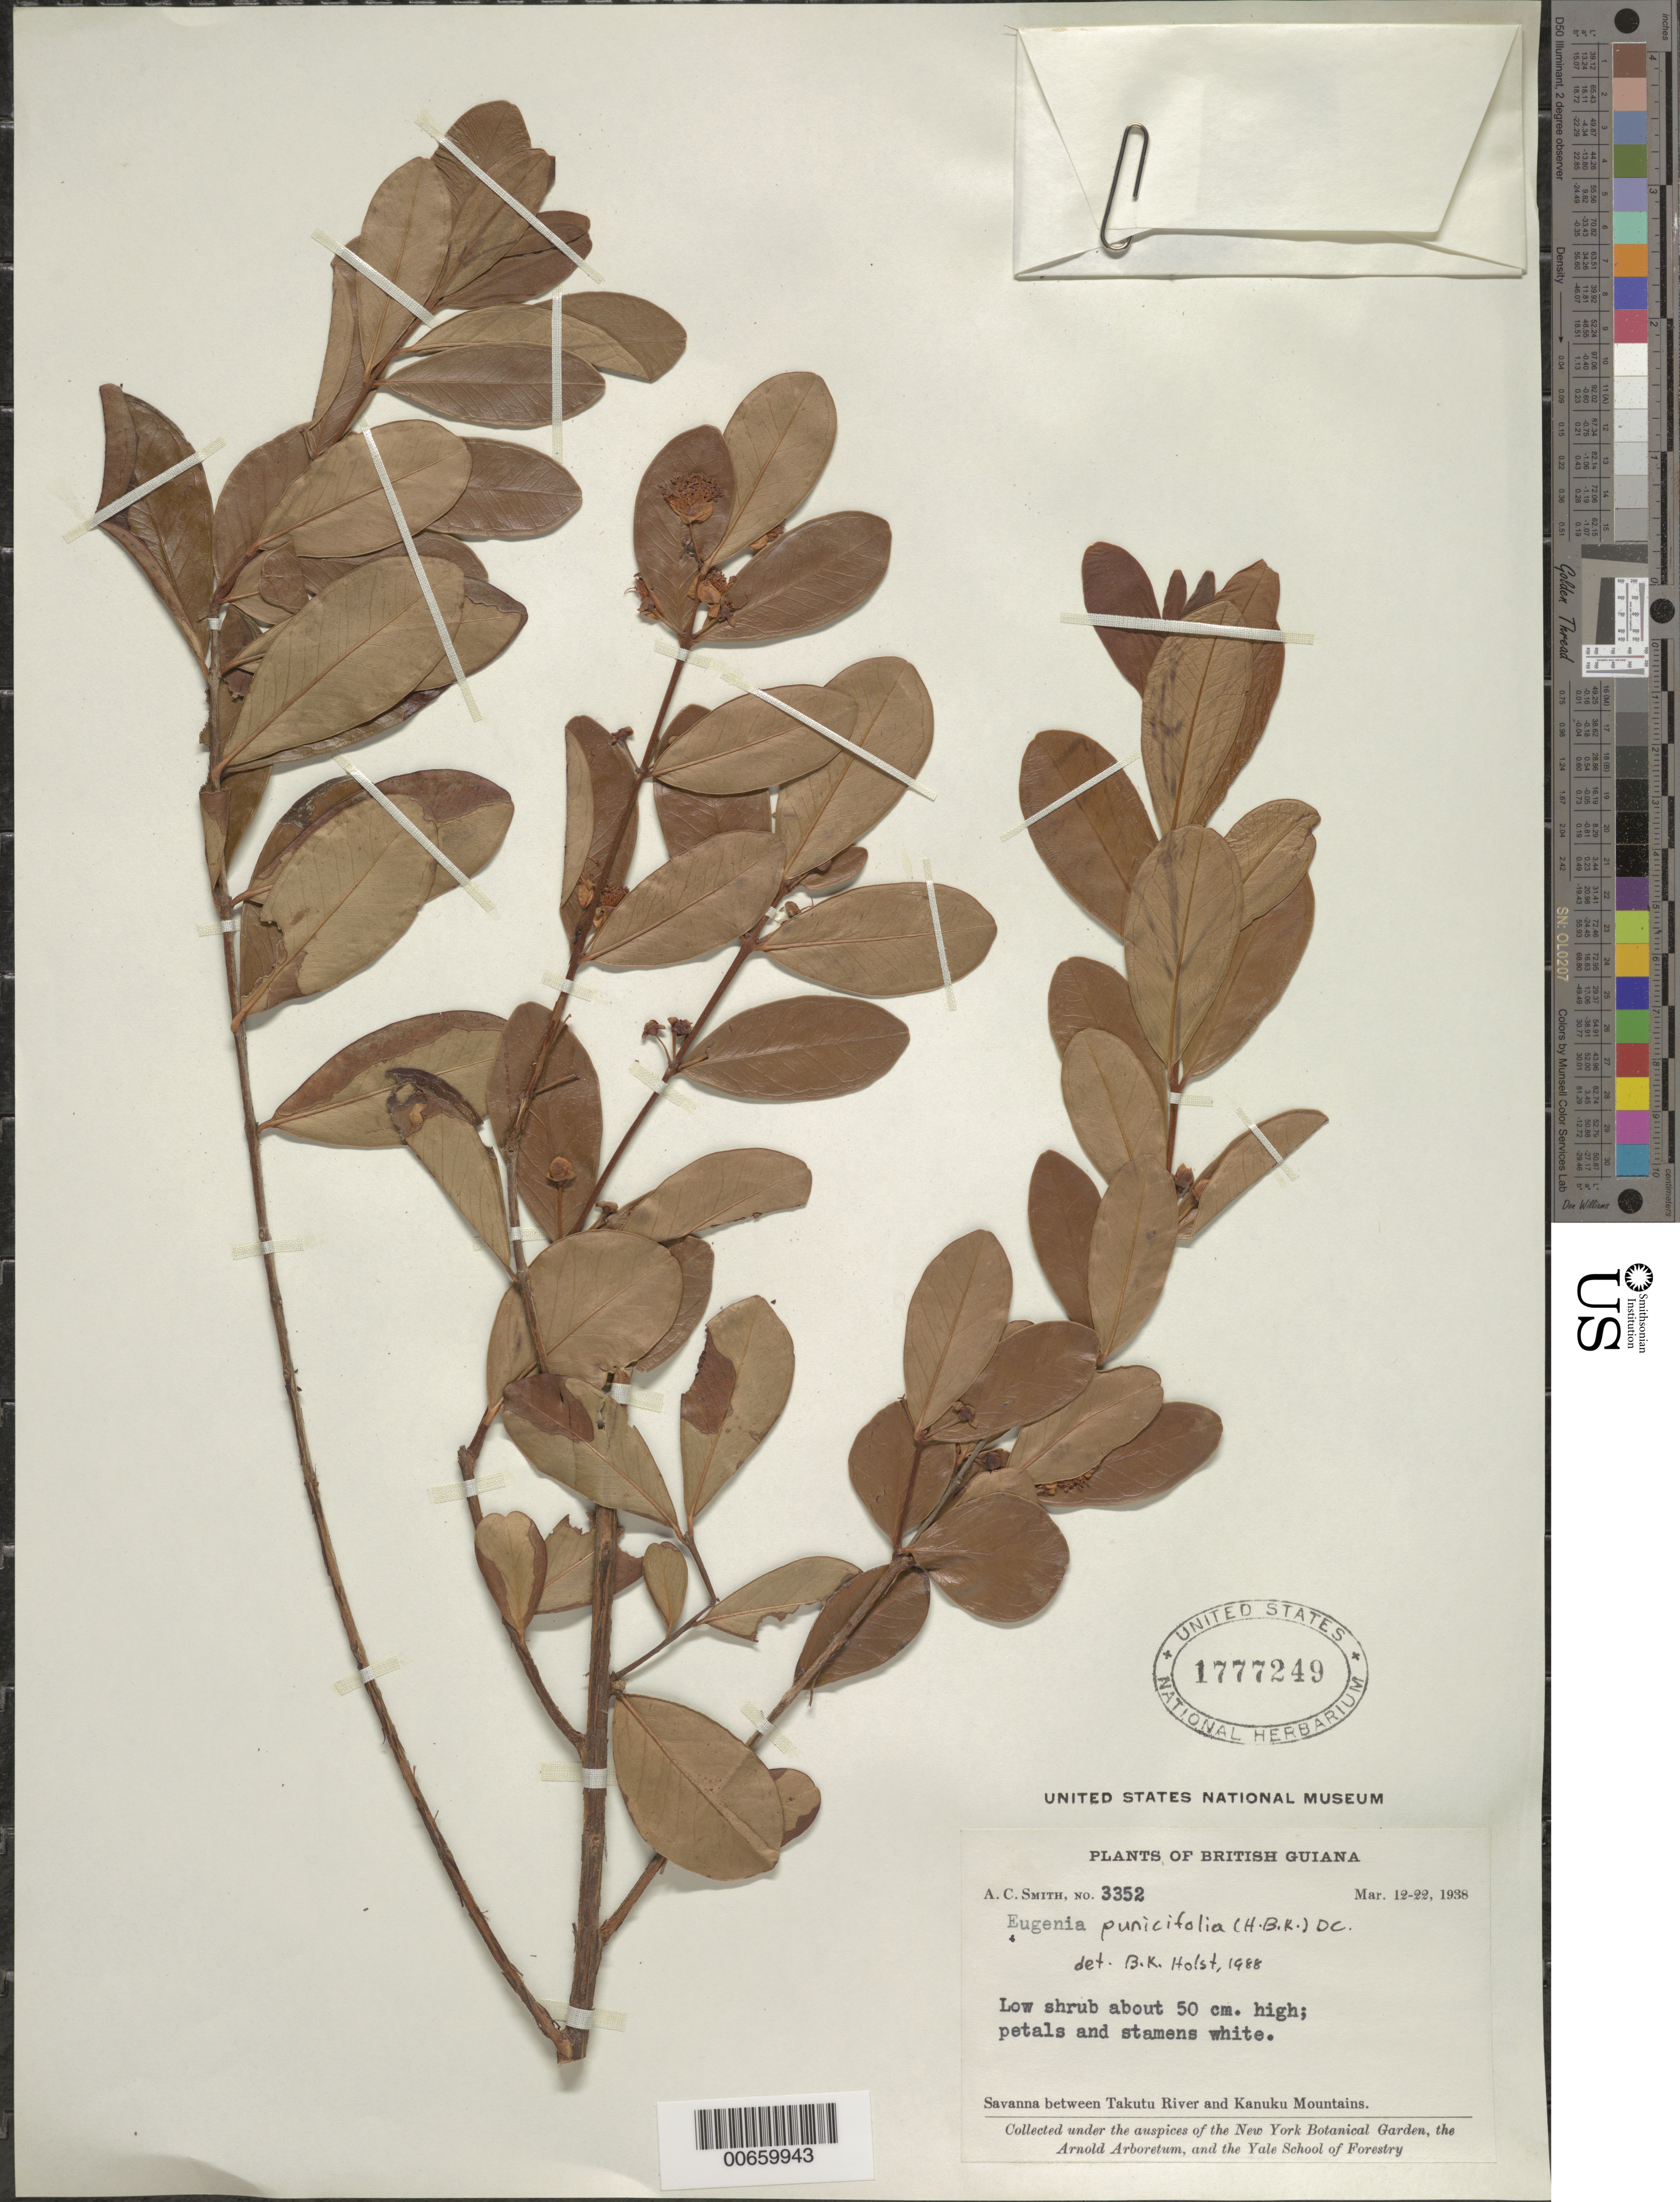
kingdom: Plantae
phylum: Tracheophyta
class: Magnoliopsida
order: Myrtales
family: Myrtaceae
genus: Eugenia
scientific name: Eugenia punicifolia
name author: (Kunth) DC.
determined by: Holst, Bruce K.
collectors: A. C. Smith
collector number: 3352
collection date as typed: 12-Mar-38 to 22-Mar-38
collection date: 1938-03-12/1938-03-22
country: Guyana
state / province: U. Takutu-U. Essequibo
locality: Kanuku Mts., drainage of Takutu R., western extremity of Kanuku Mountains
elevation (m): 200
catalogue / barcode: US 1777249